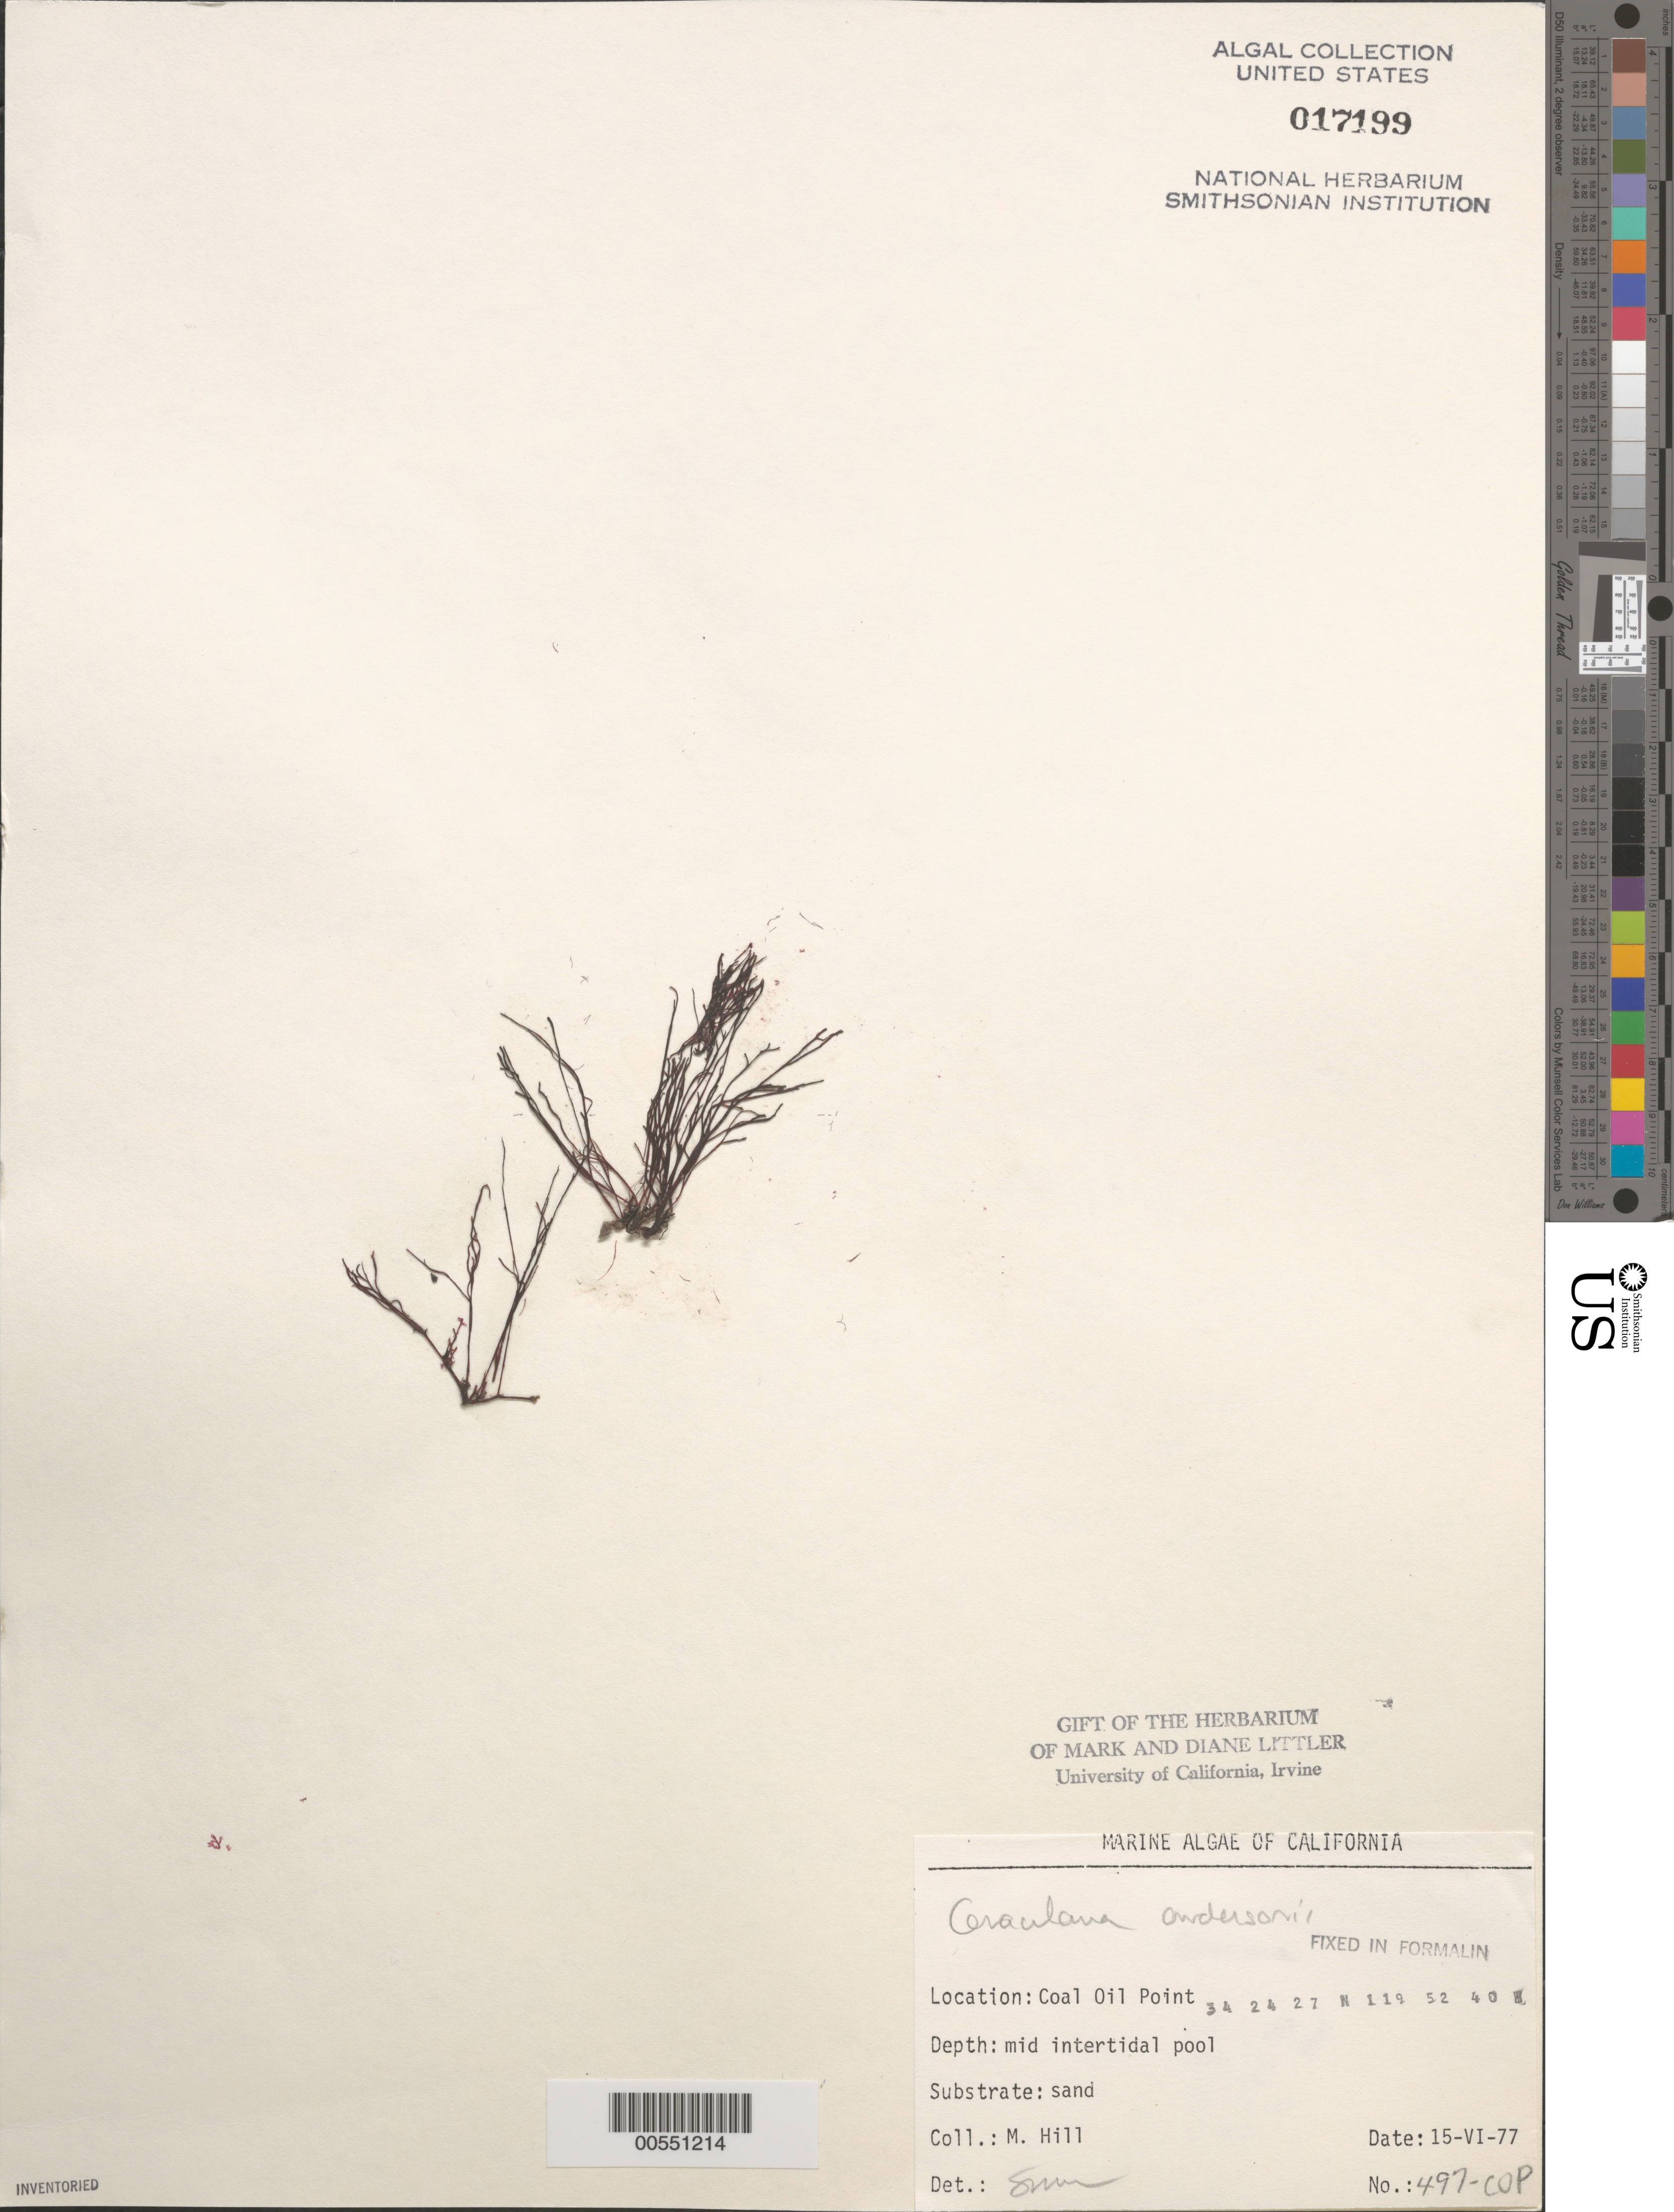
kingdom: Plantae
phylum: Rhodophyta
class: Florideophyceae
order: Gracilariales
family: Gracilariaceae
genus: Gracilariopsis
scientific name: Gracilariopsis andersonii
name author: (Grunow) E.Y. Dawson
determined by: Algae name updating Project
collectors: M. Hill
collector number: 497-cop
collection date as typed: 15 Jun 1977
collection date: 1977-06-15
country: United States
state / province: California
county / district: Santa Barbara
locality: Coal Oil Point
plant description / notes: BLM-SOCALBIGHT Rocky Intertidal Survey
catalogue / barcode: US 17199